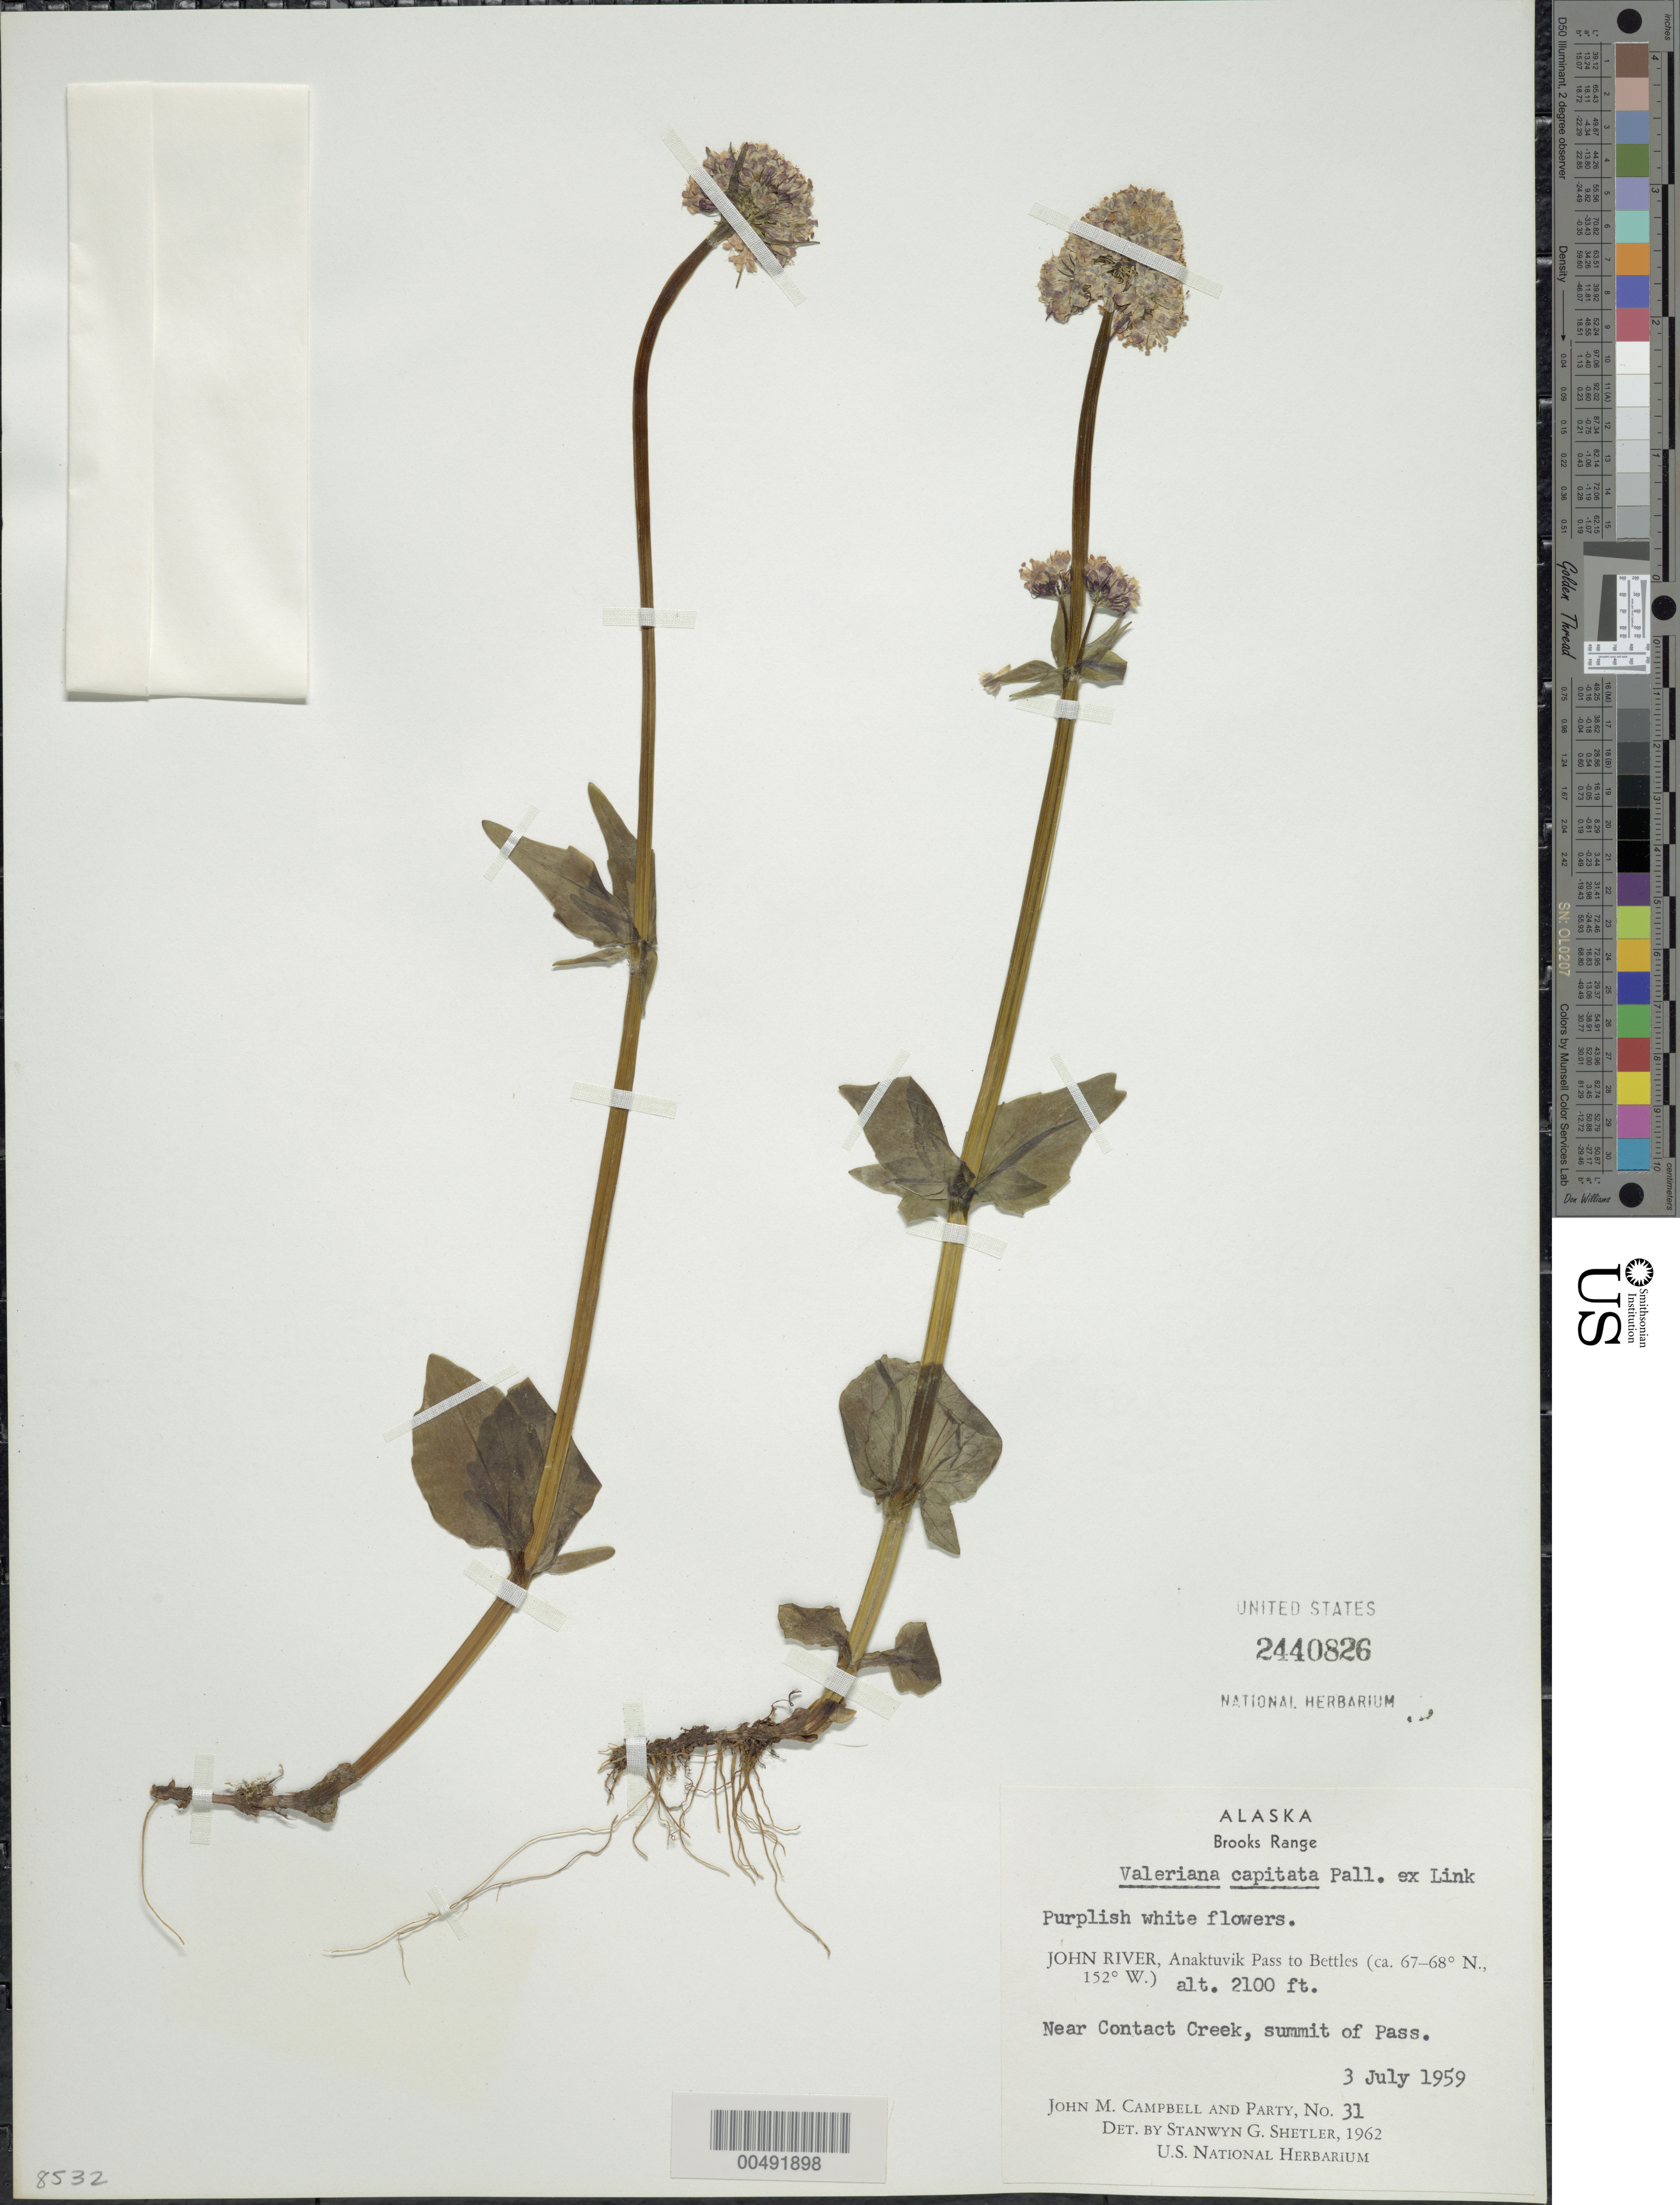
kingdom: Plantae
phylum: Tracheophyta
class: Magnoliopsida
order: Dipsacales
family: Caprifoliaceae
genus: Valeriana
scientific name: Valeriana capitata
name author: Link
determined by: Shetler, Stanwyn G., (US), NMNH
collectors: J. M. Campbell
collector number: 31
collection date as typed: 03 Jul 1959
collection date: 1959-07-03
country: United States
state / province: Alaska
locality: Brooks Range, John River, summit of Anaktuvuk Pass, near Contact Creek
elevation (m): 640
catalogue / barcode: US 2440826